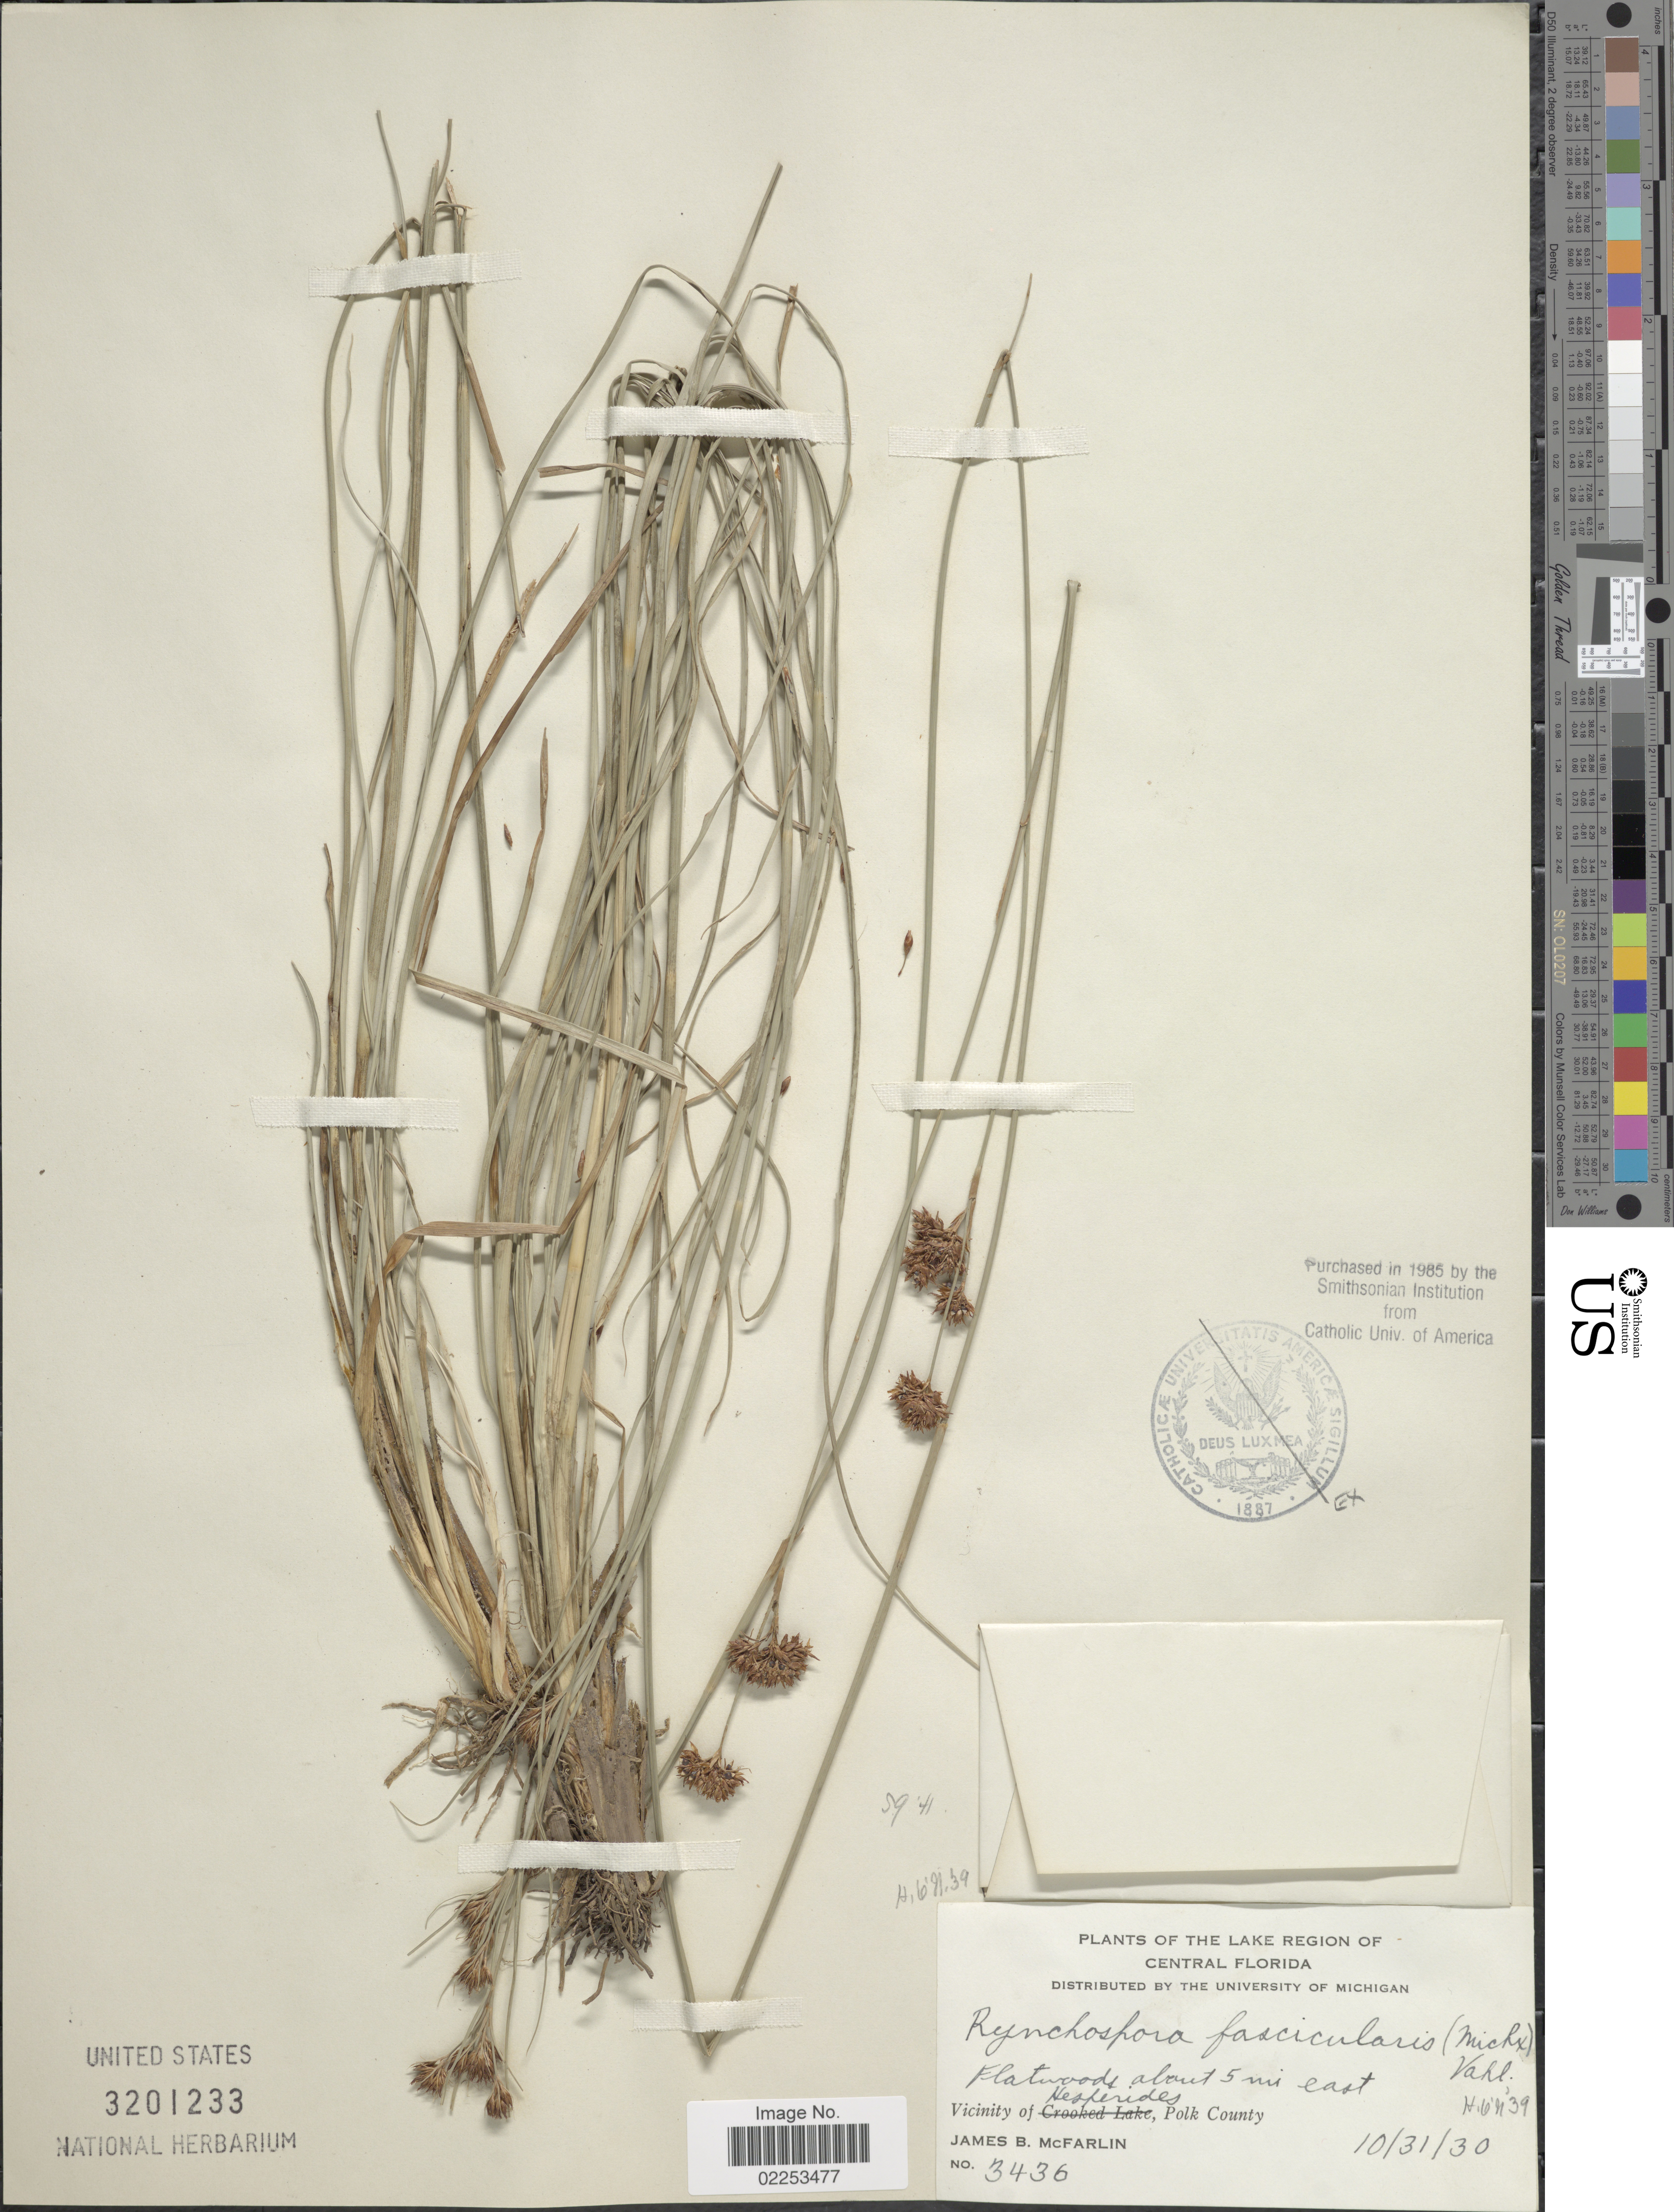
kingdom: Plantae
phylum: Tracheophyta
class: Liliopsida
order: Poales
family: Cyperaceae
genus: Rhynchospora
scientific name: Rhynchospora fascicularis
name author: (Michx.) Vahl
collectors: J. McFarlin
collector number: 3436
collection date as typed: Transcribed d/m/y: 31/10/30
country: United States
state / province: Florida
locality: The Lake Region of Central Florida, Flatwood about 5 mi east, Vicinity of Hesperides, Polk County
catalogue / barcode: US 3201233